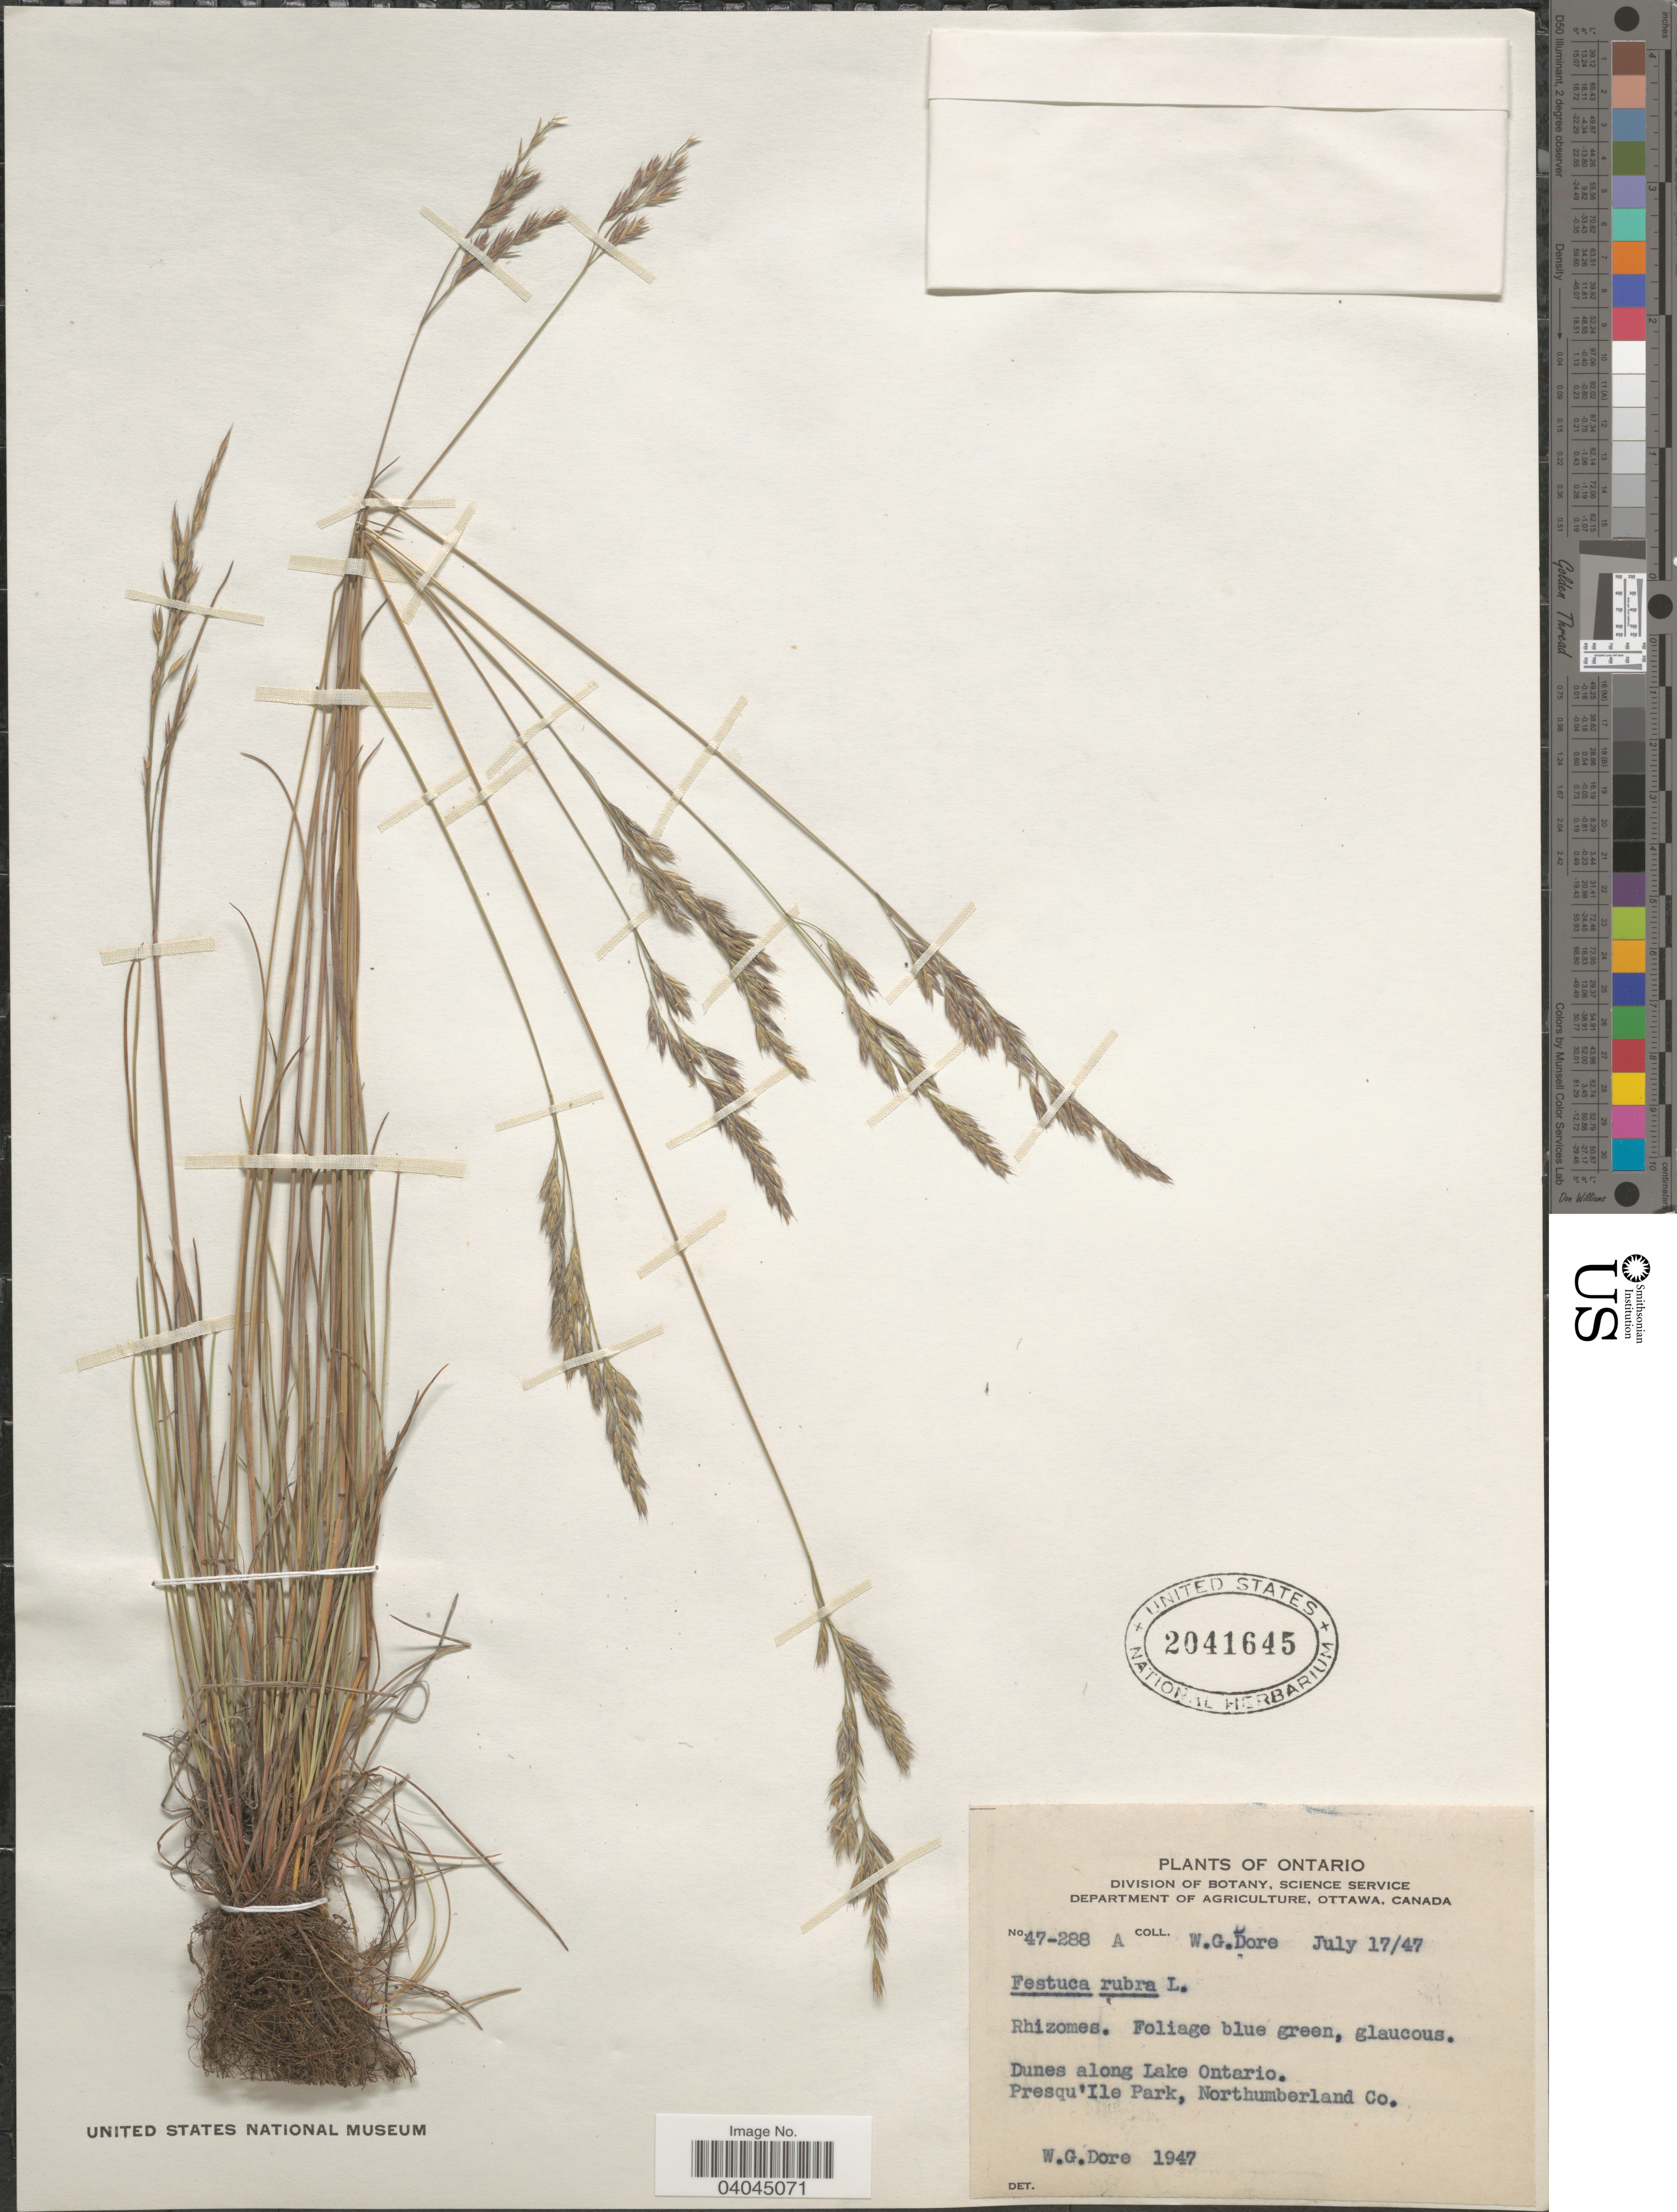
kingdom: Plantae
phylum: Tracheophyta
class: Liliopsida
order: Poales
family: Poaceae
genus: Festuca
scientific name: Festuca rubra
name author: L.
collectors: W. Dore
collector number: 47-288 A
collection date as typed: Transcribed d/m/y: 17/7/47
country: Canada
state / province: Ontario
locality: Dunes along Lake Ontario. Presqu'Ile Park, Northumberland Co.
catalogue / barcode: US 2041645